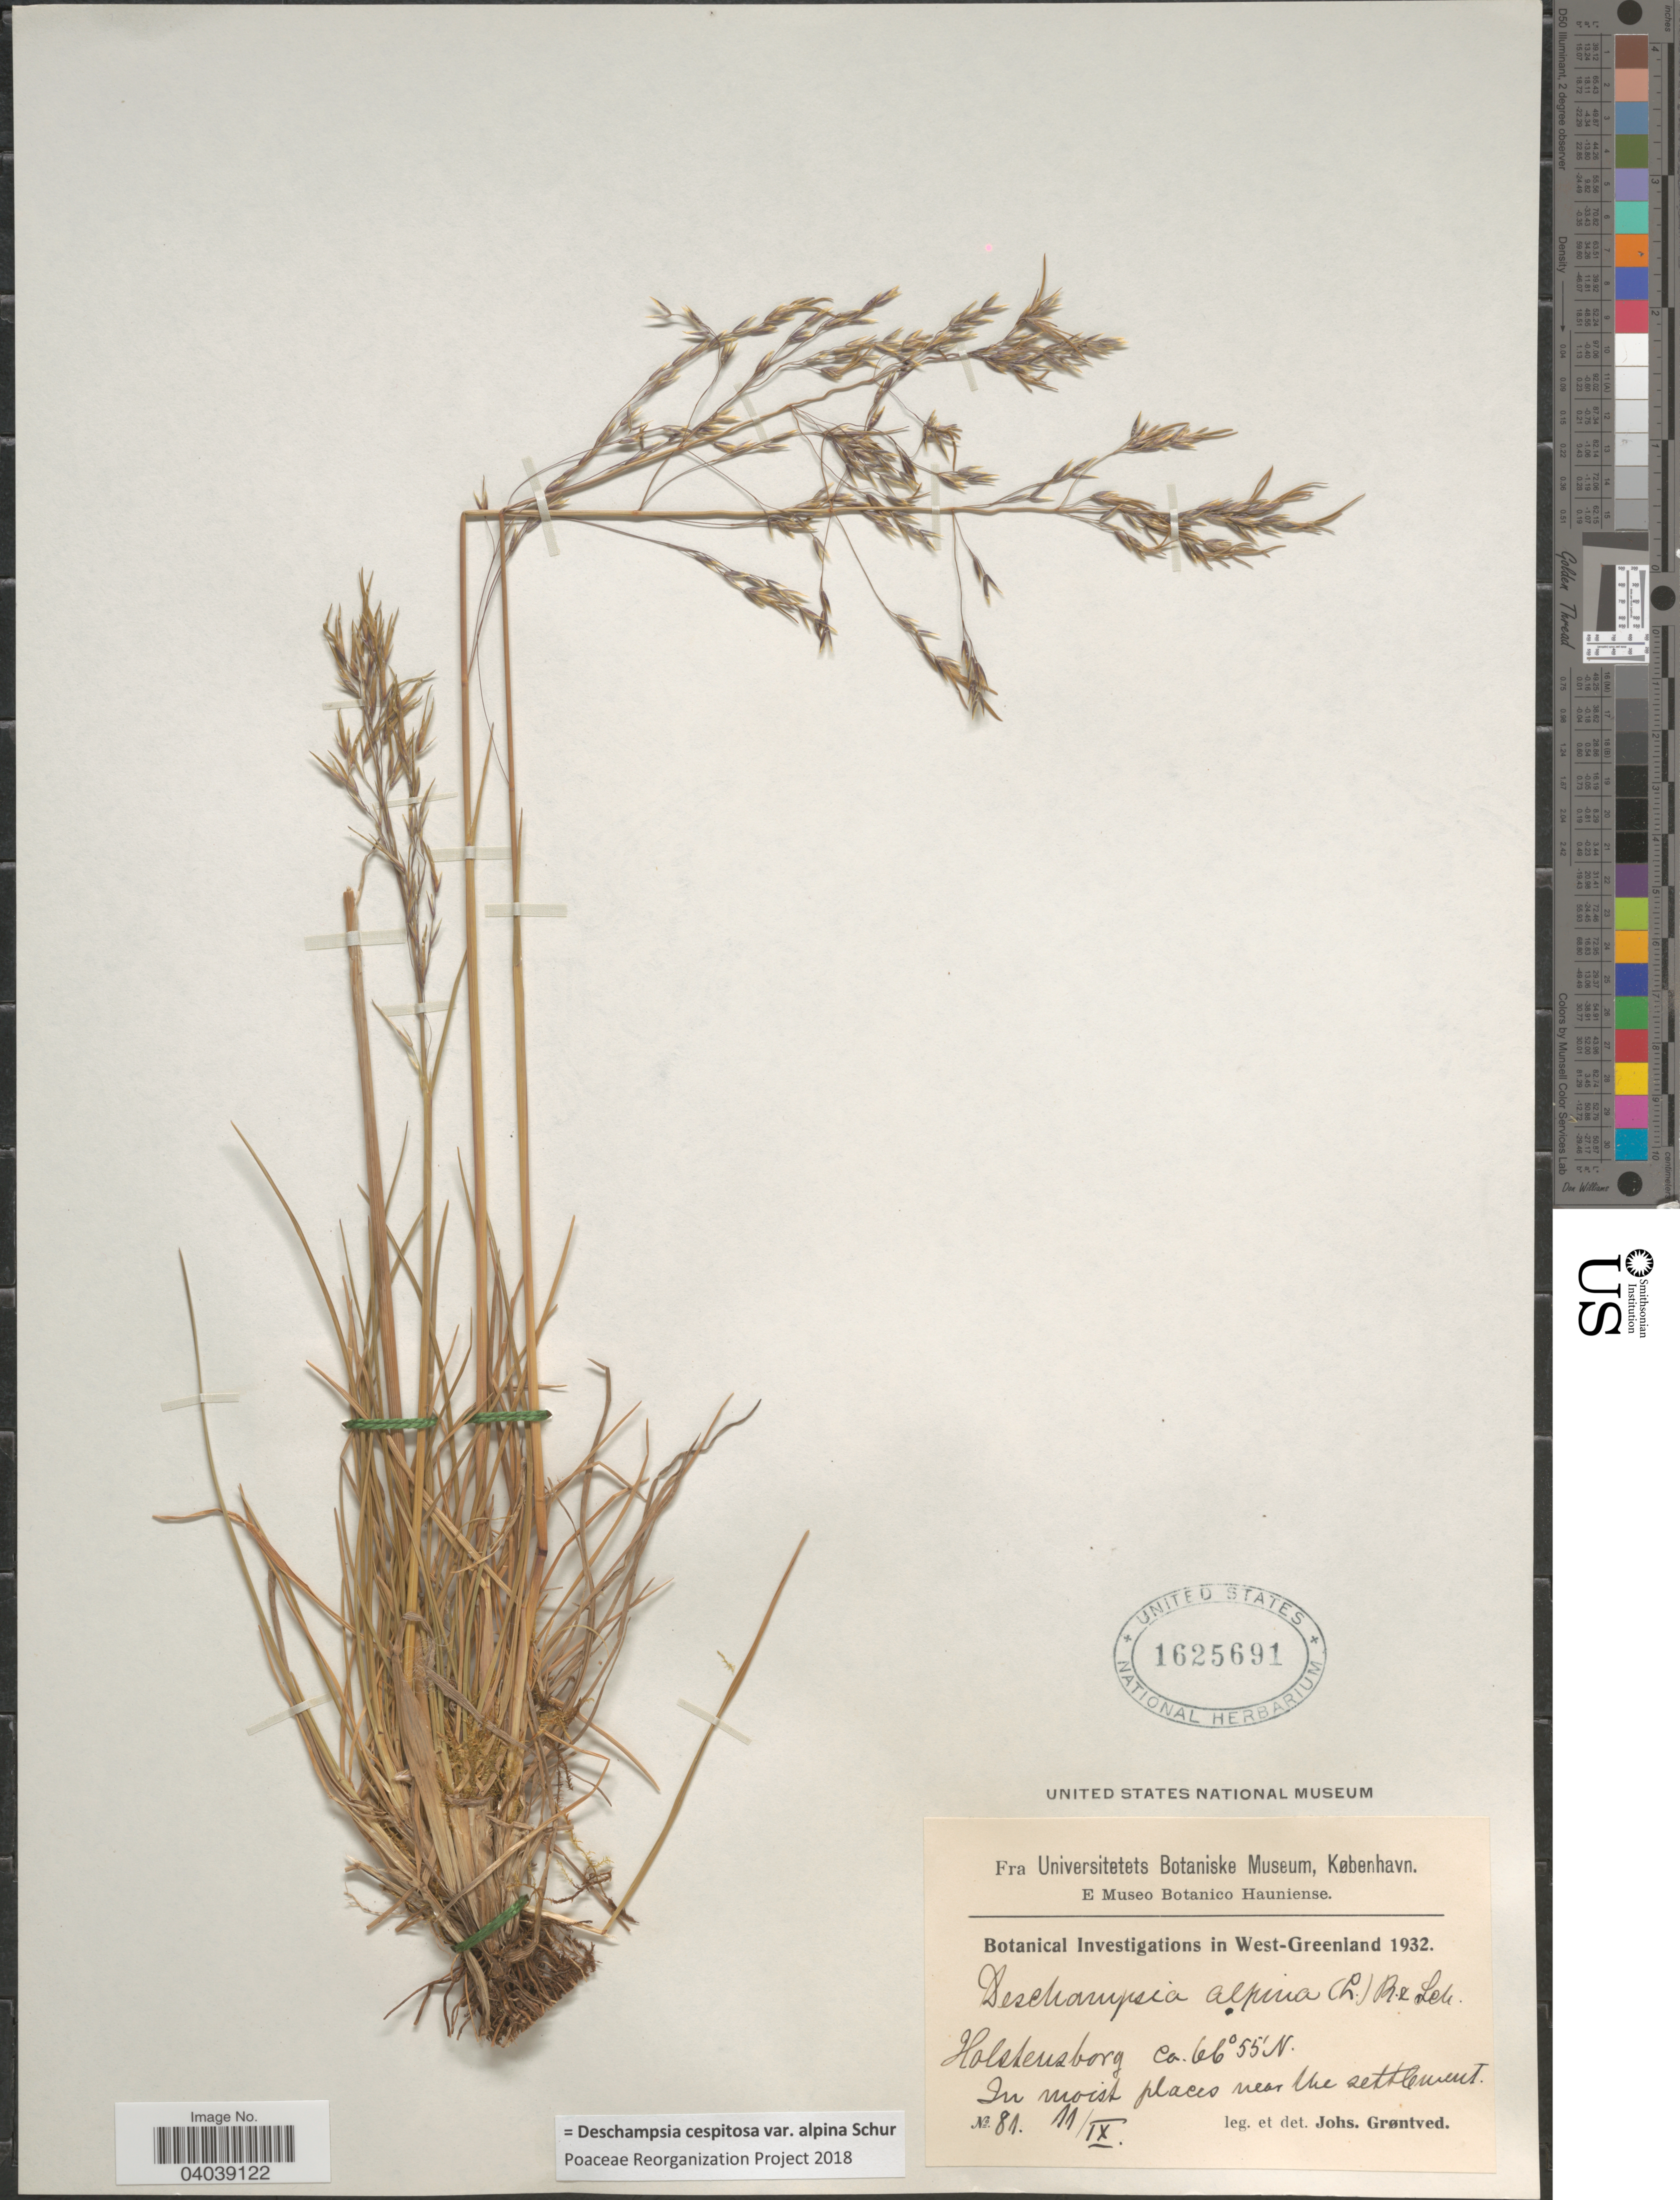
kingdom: Plantae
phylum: Tracheophyta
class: Liliopsida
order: Poales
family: Poaceae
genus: Deschampsia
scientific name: Deschampsia cespitosa var. alpina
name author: Vasey ex W.J. Beal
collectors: J. Grøntved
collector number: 81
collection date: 1932-09-11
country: Greenland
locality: Holstensborg.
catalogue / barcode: US 1625691